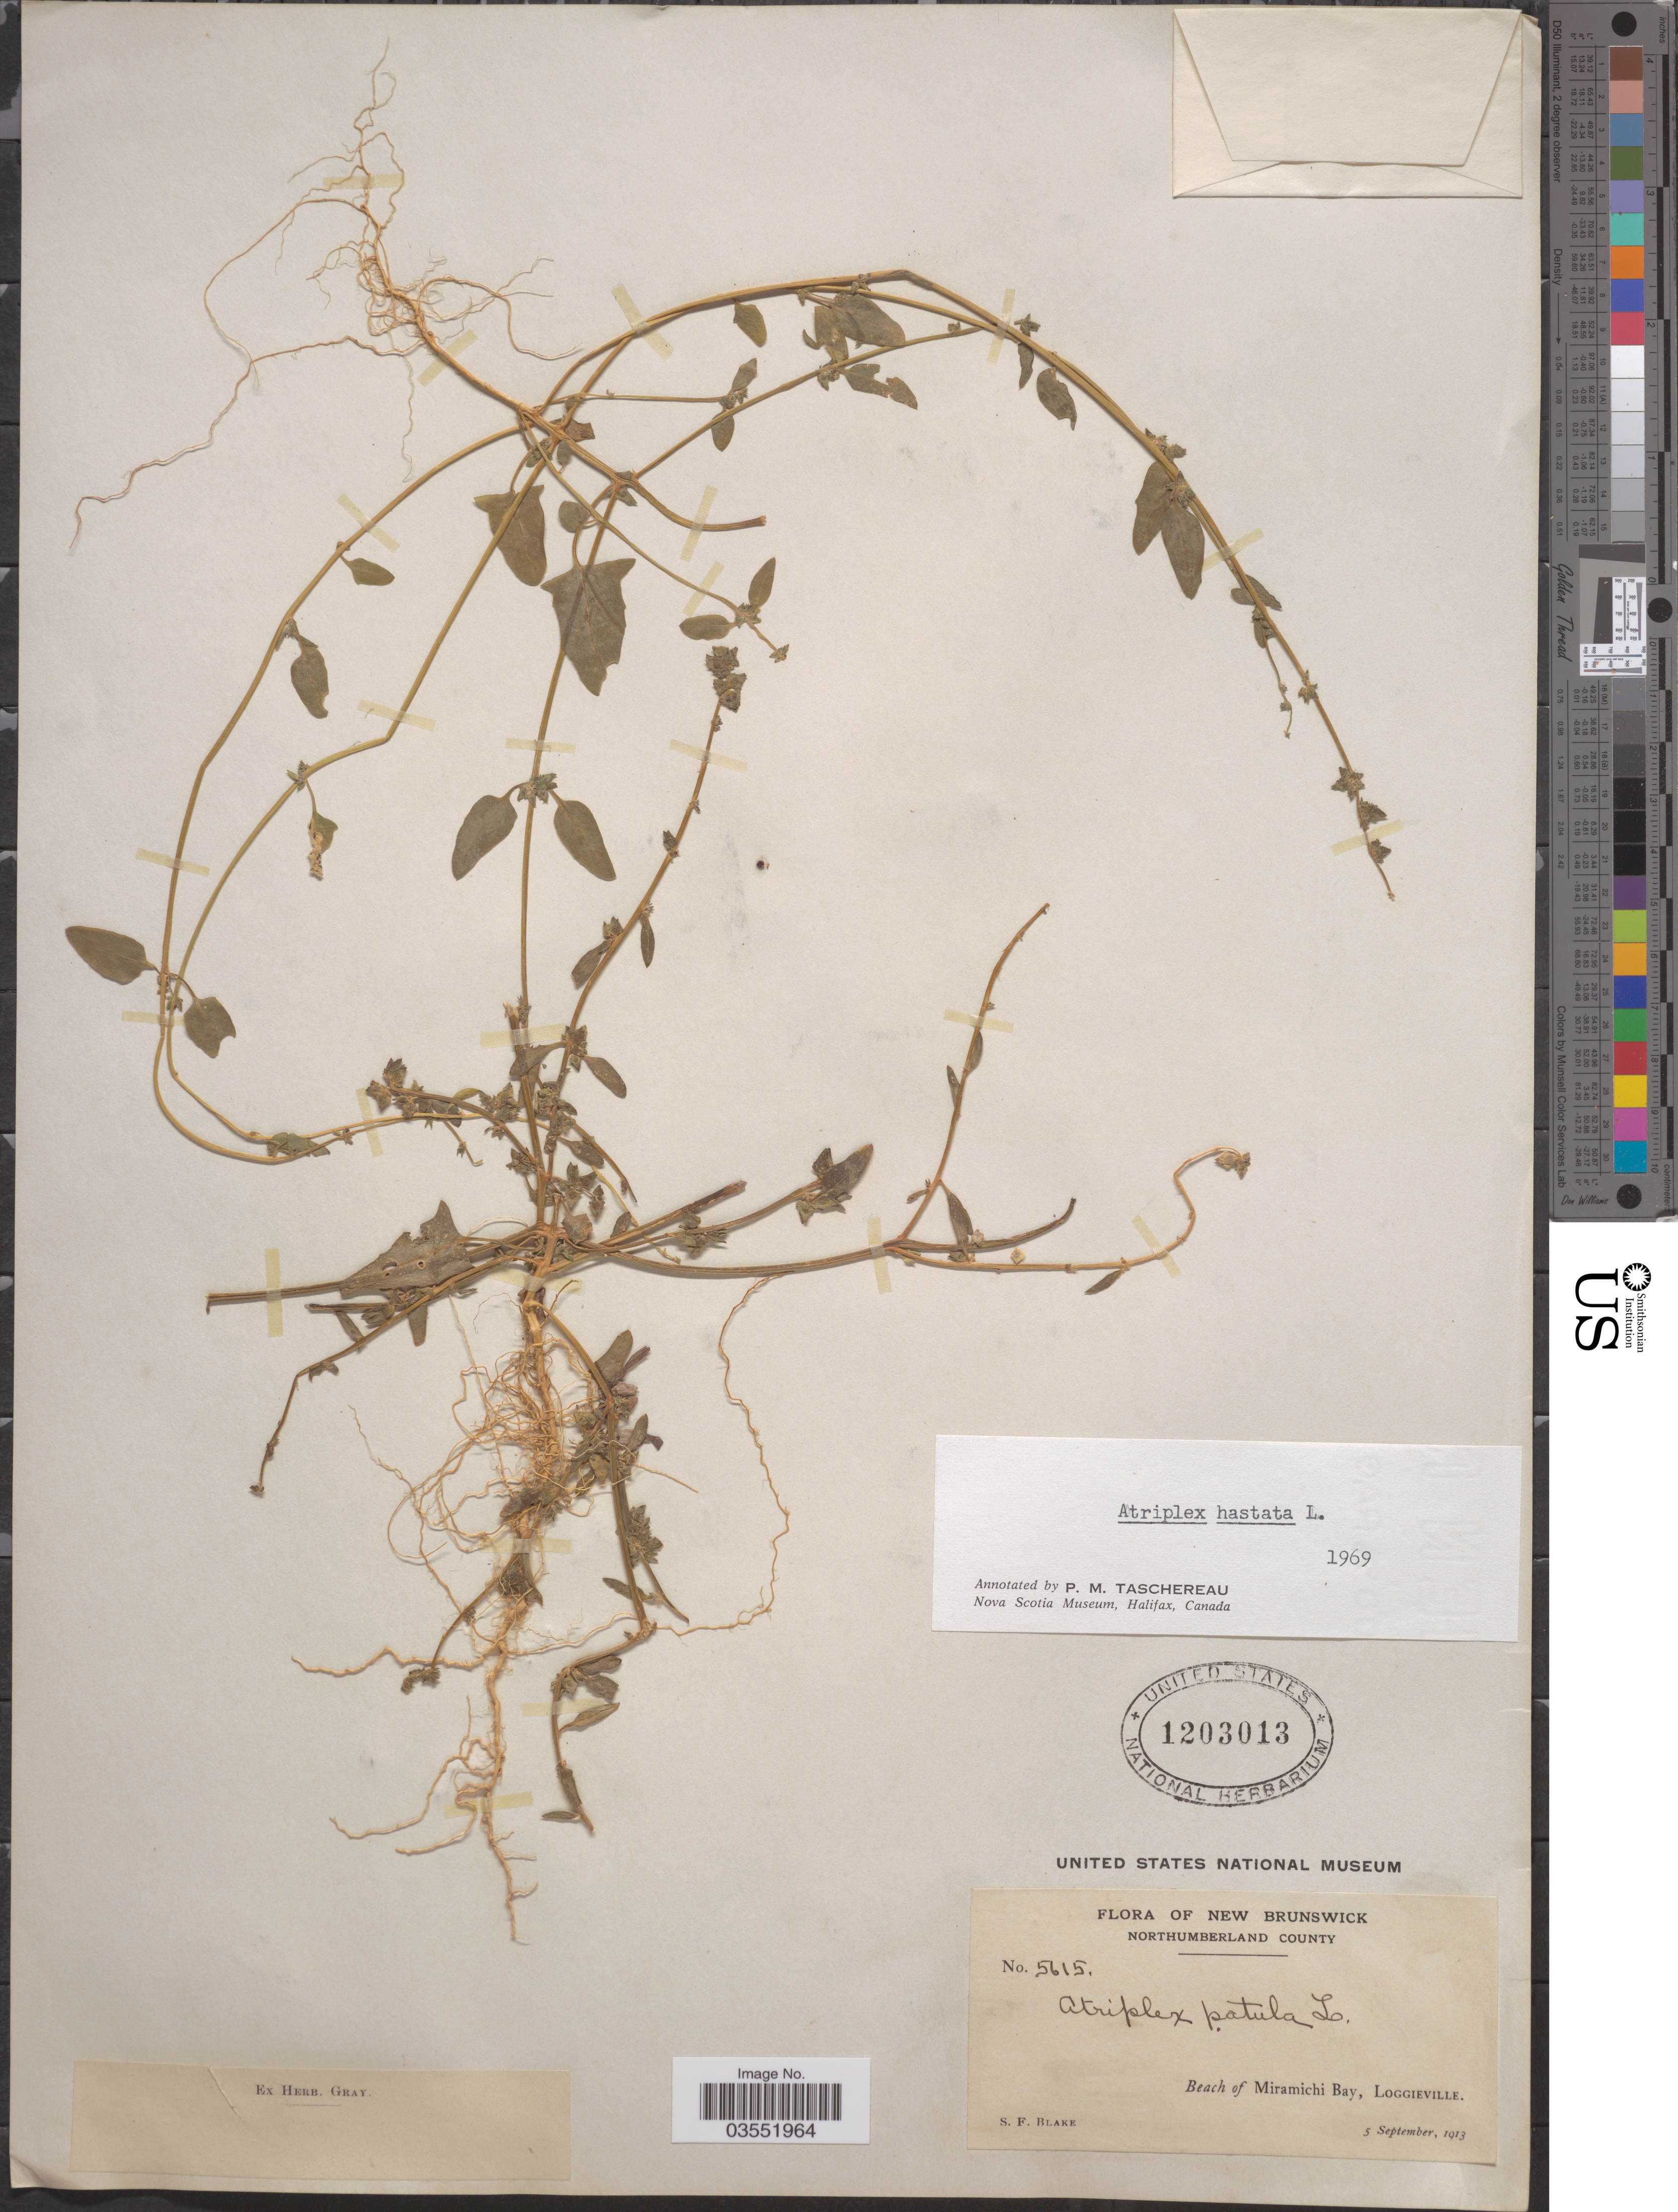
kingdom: Plantae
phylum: Tracheophyta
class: Magnoliopsida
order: Caryophyllales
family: Amaranthaceae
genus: Atriplex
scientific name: Atriplex hastata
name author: L.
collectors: S. Blake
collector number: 5615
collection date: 1913-09-05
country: Canada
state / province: New Brunswick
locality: Northumberland County. Beach of Miramichi Bay, Loggieville.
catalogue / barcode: US 1203013